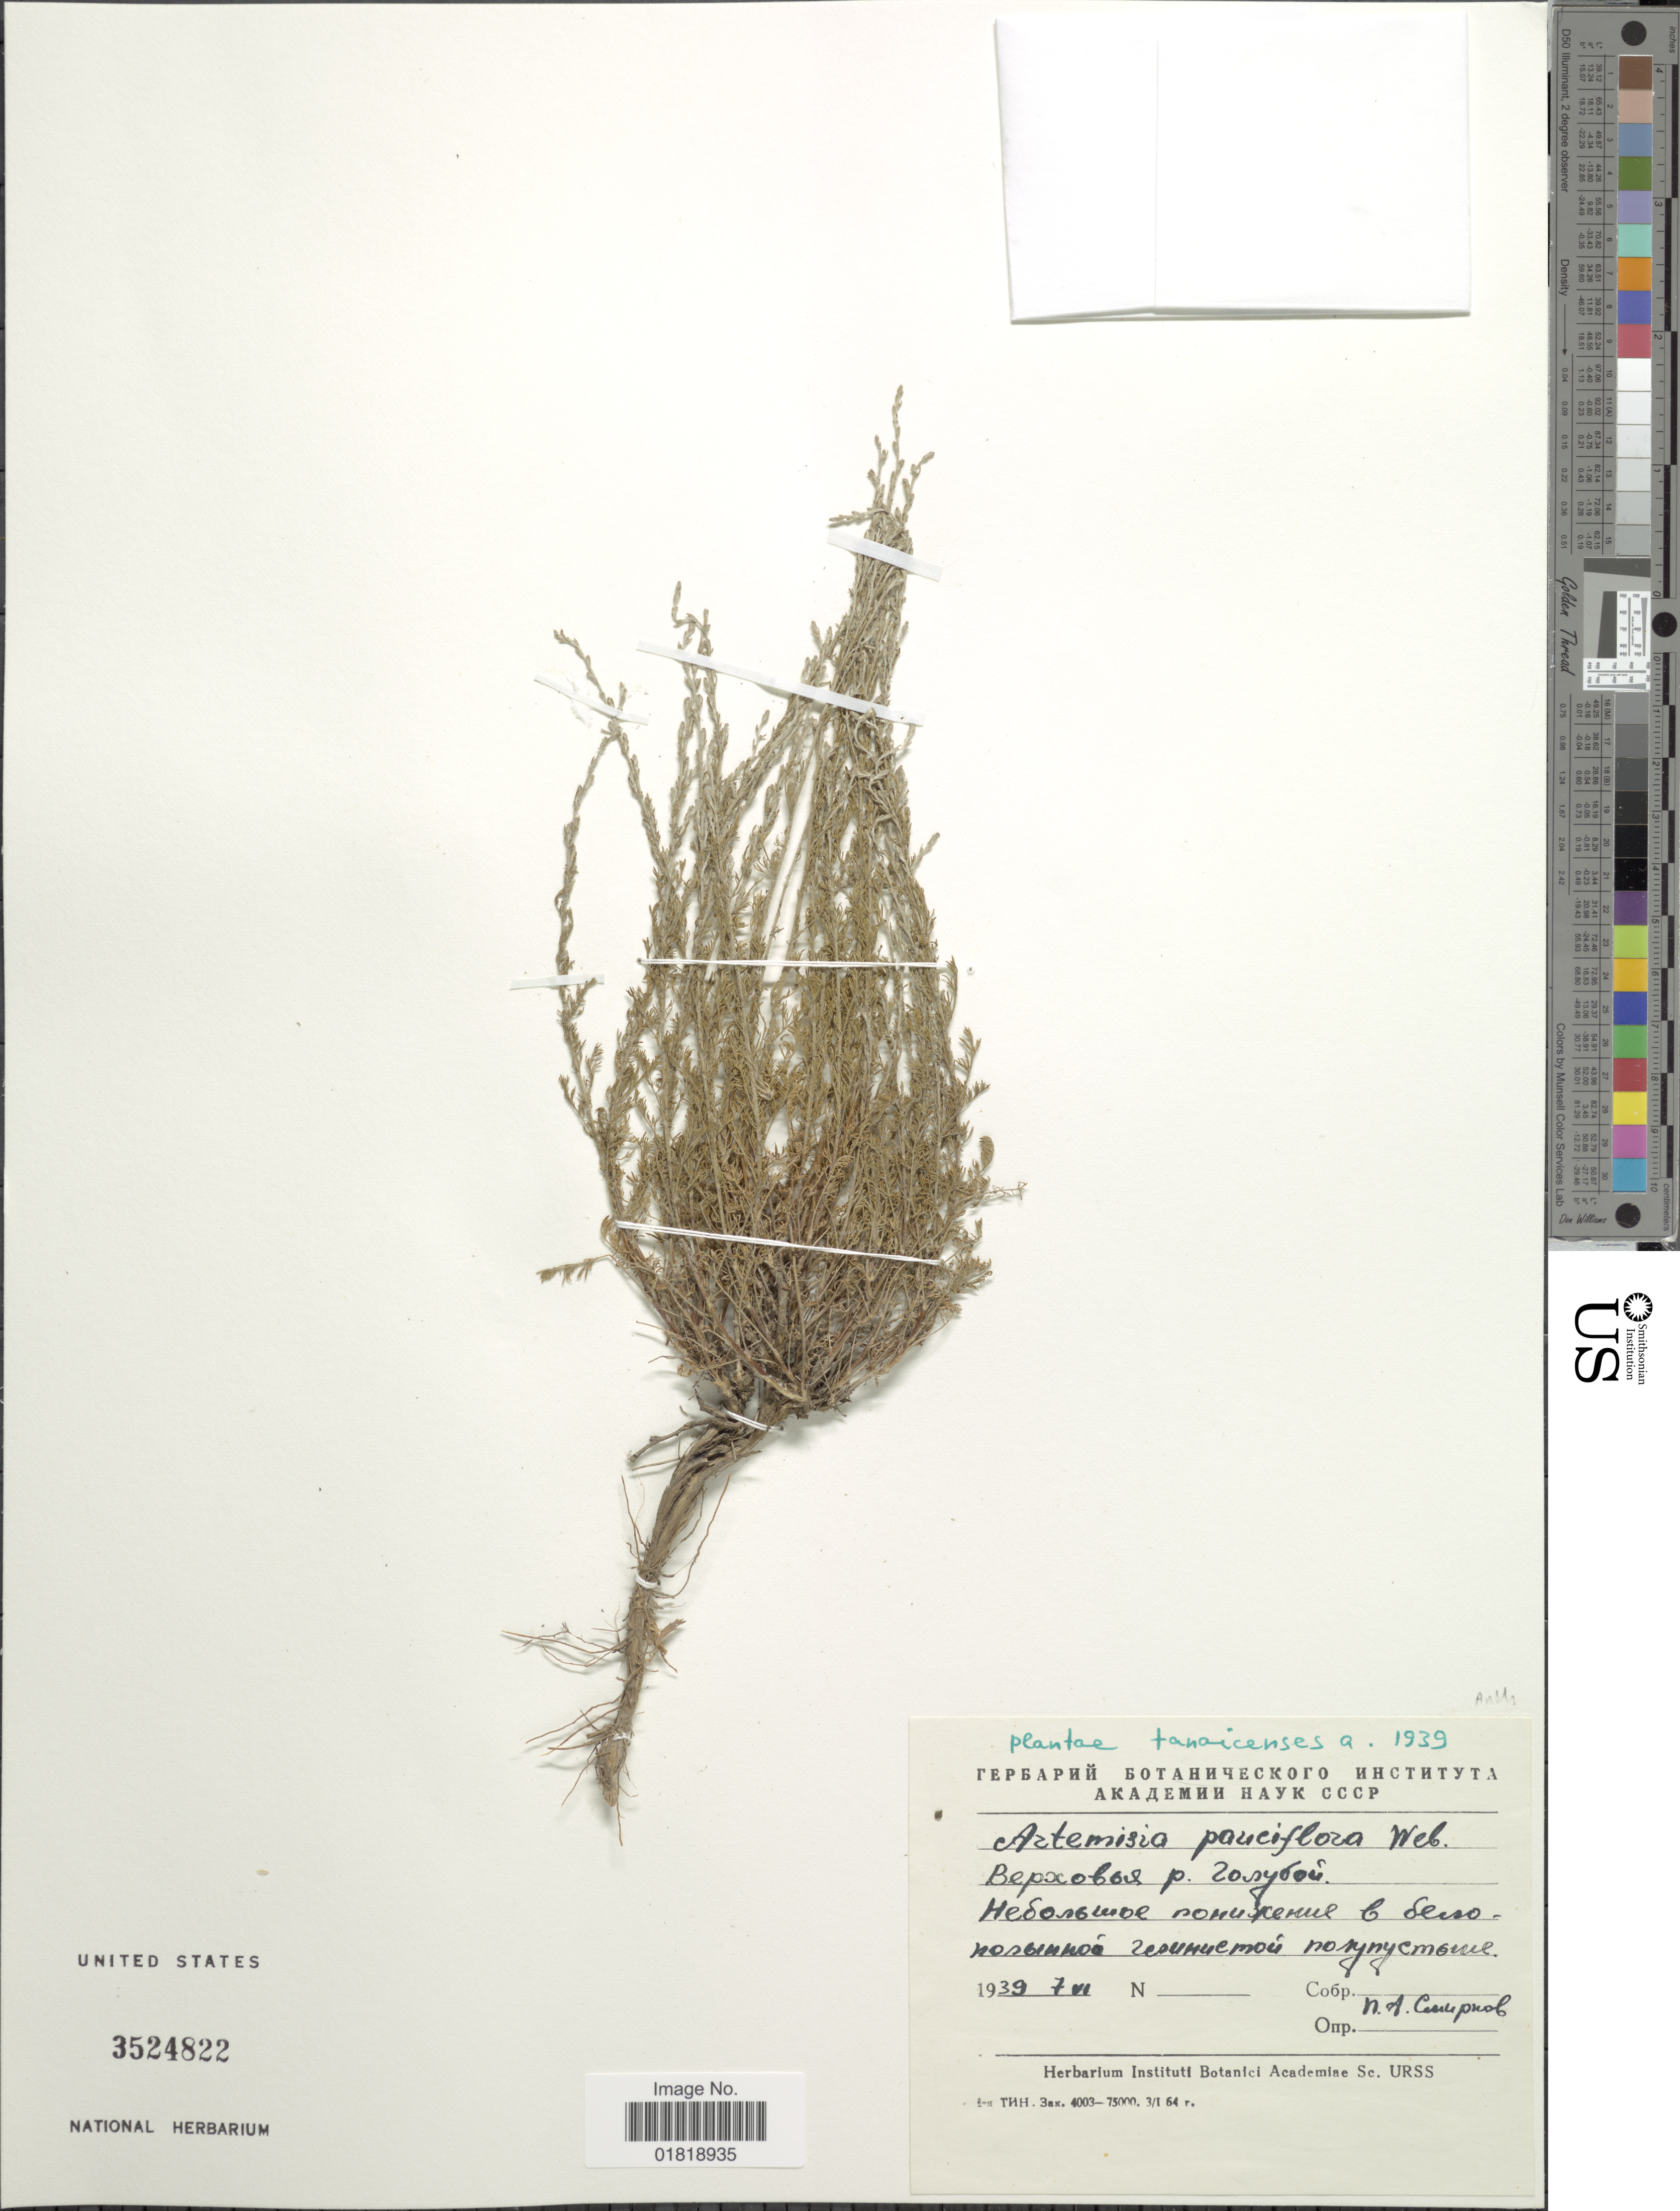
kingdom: Plantae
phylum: Tracheophyta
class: Magnoliopsida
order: Asterales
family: Asteraceae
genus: Artemisia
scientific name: Artemisia pauciflora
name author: G.H. Weber ex Stechm.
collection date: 1939-06-07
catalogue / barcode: US 3524822